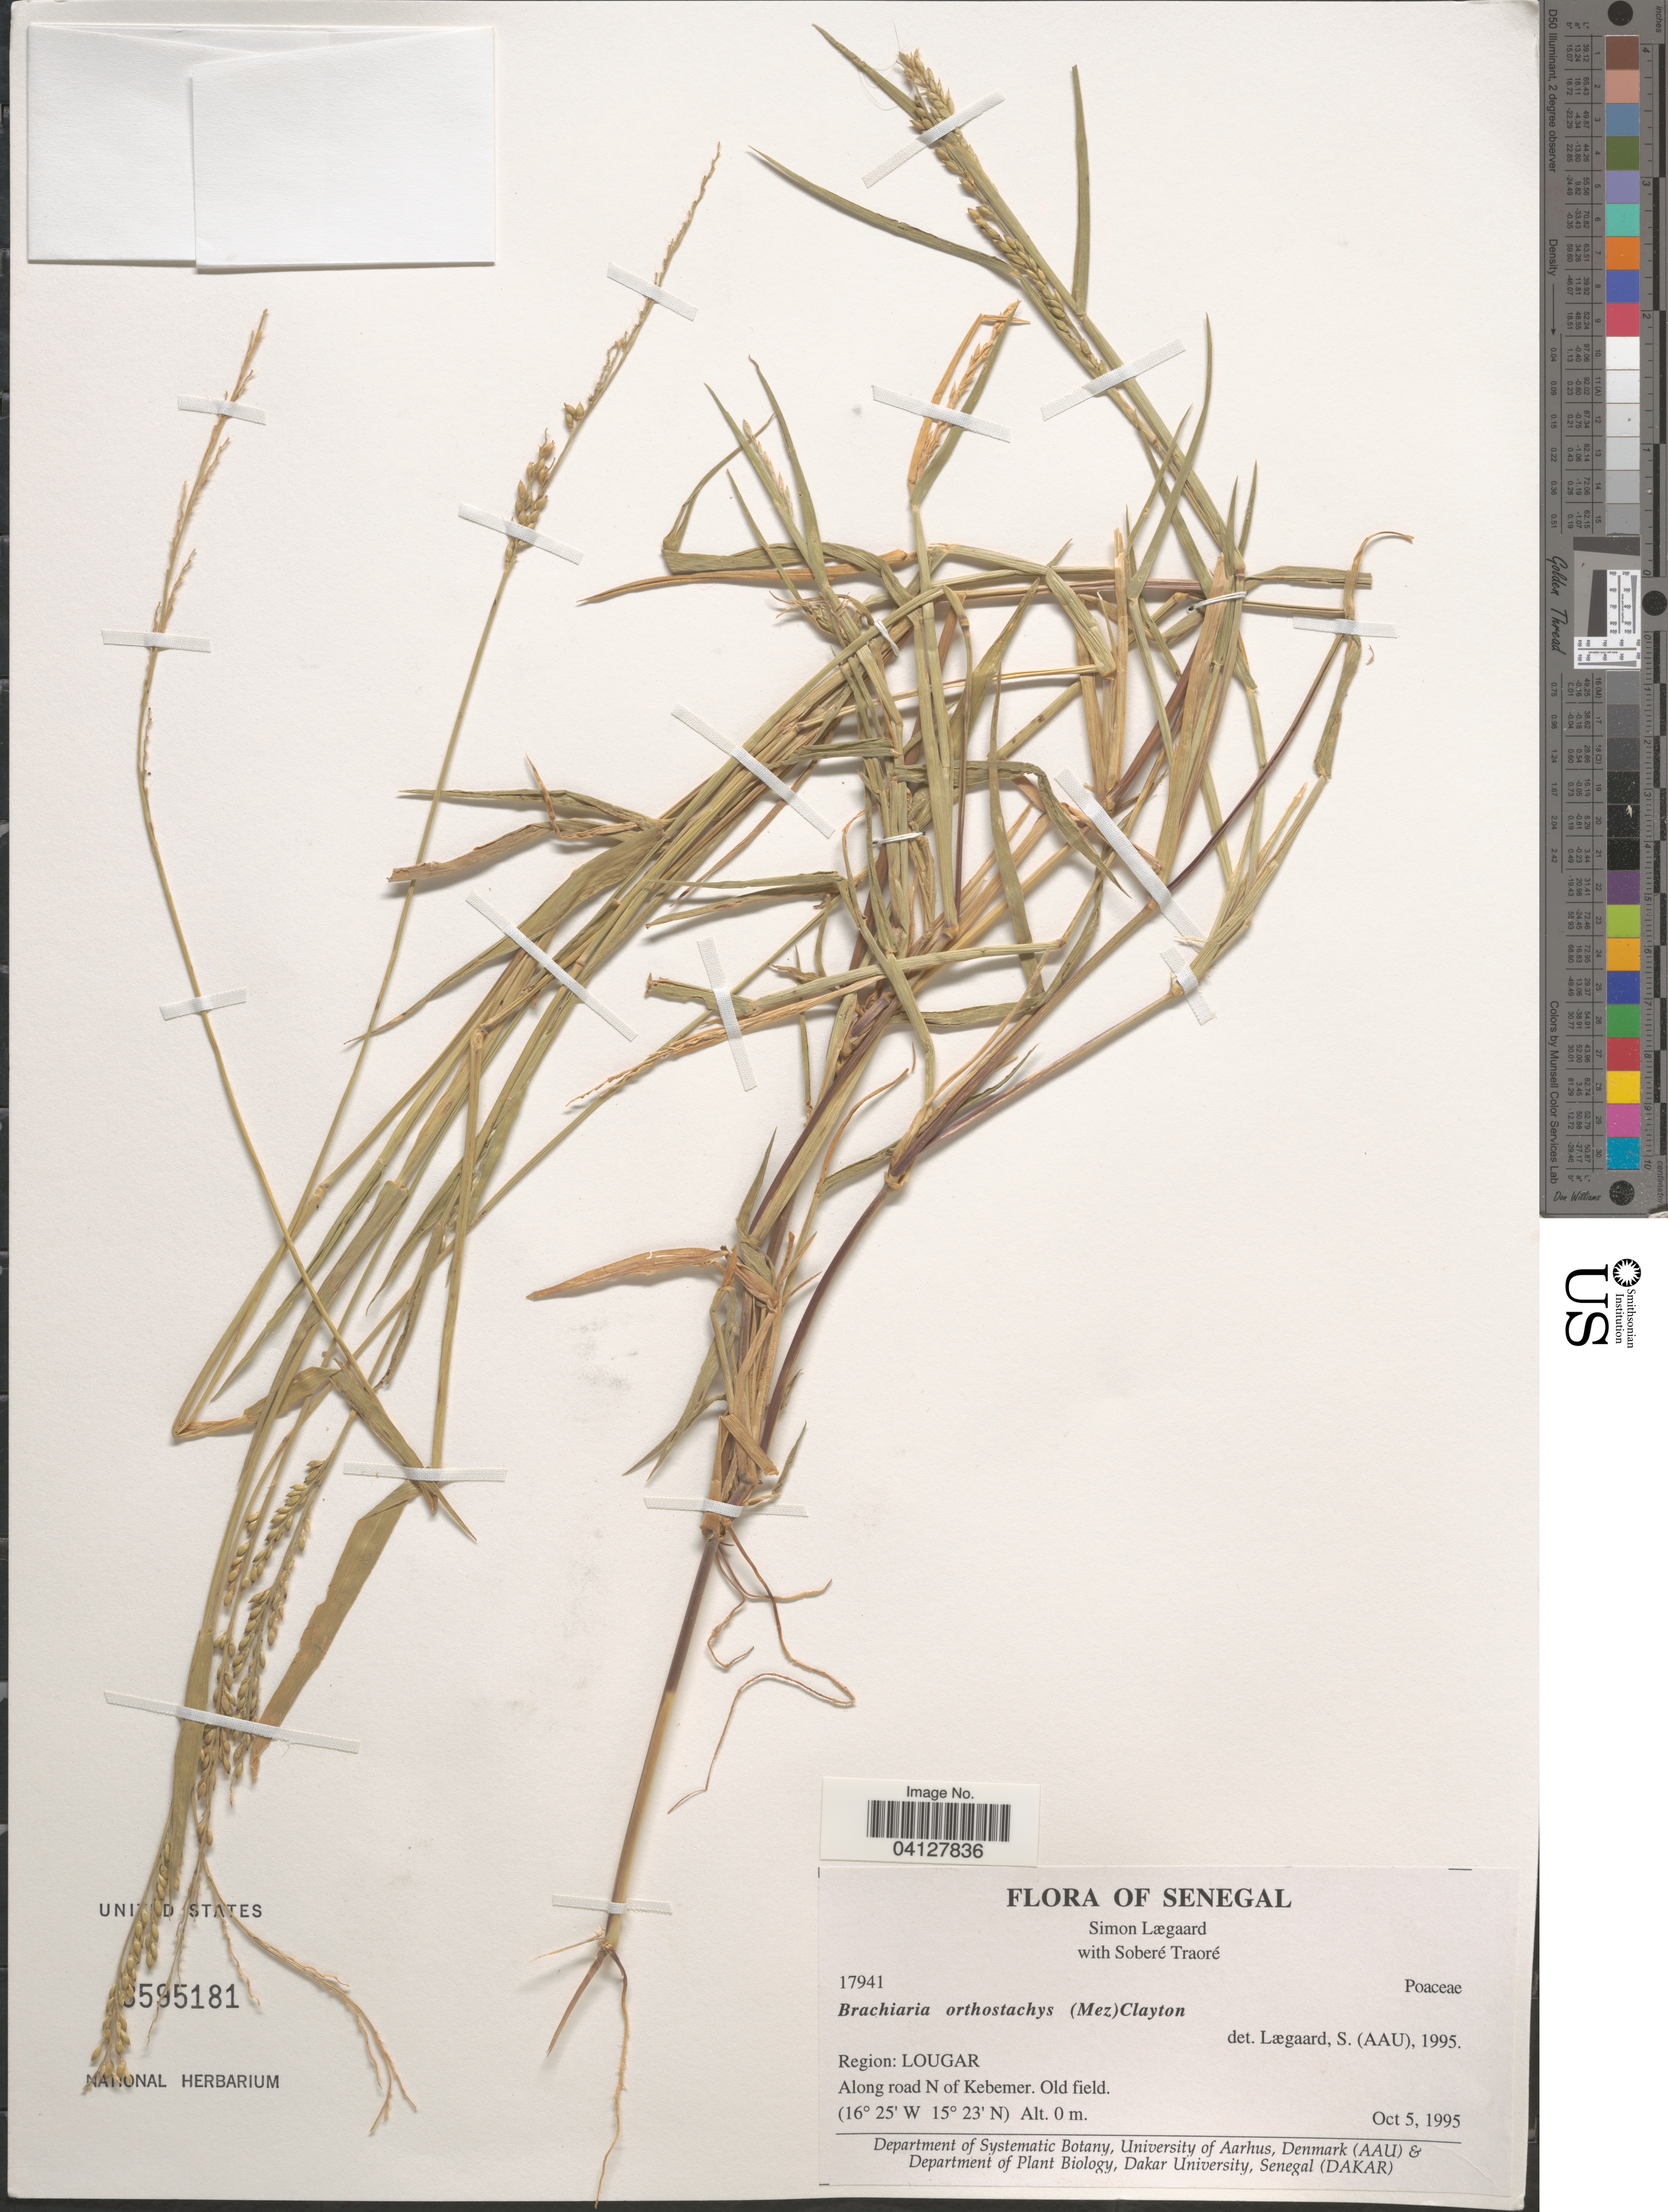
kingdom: Plantae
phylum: Tracheophyta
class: Liliopsida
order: Poales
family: Poaceae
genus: Brachiaria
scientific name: Brachiaria orthostachys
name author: (Mez) Clayton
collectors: S. Lægaard & S. Traore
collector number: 17941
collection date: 1995-10-05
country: Senegal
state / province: Louga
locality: Region: Lougar. Along road N of Kebemer. Old field.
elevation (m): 0